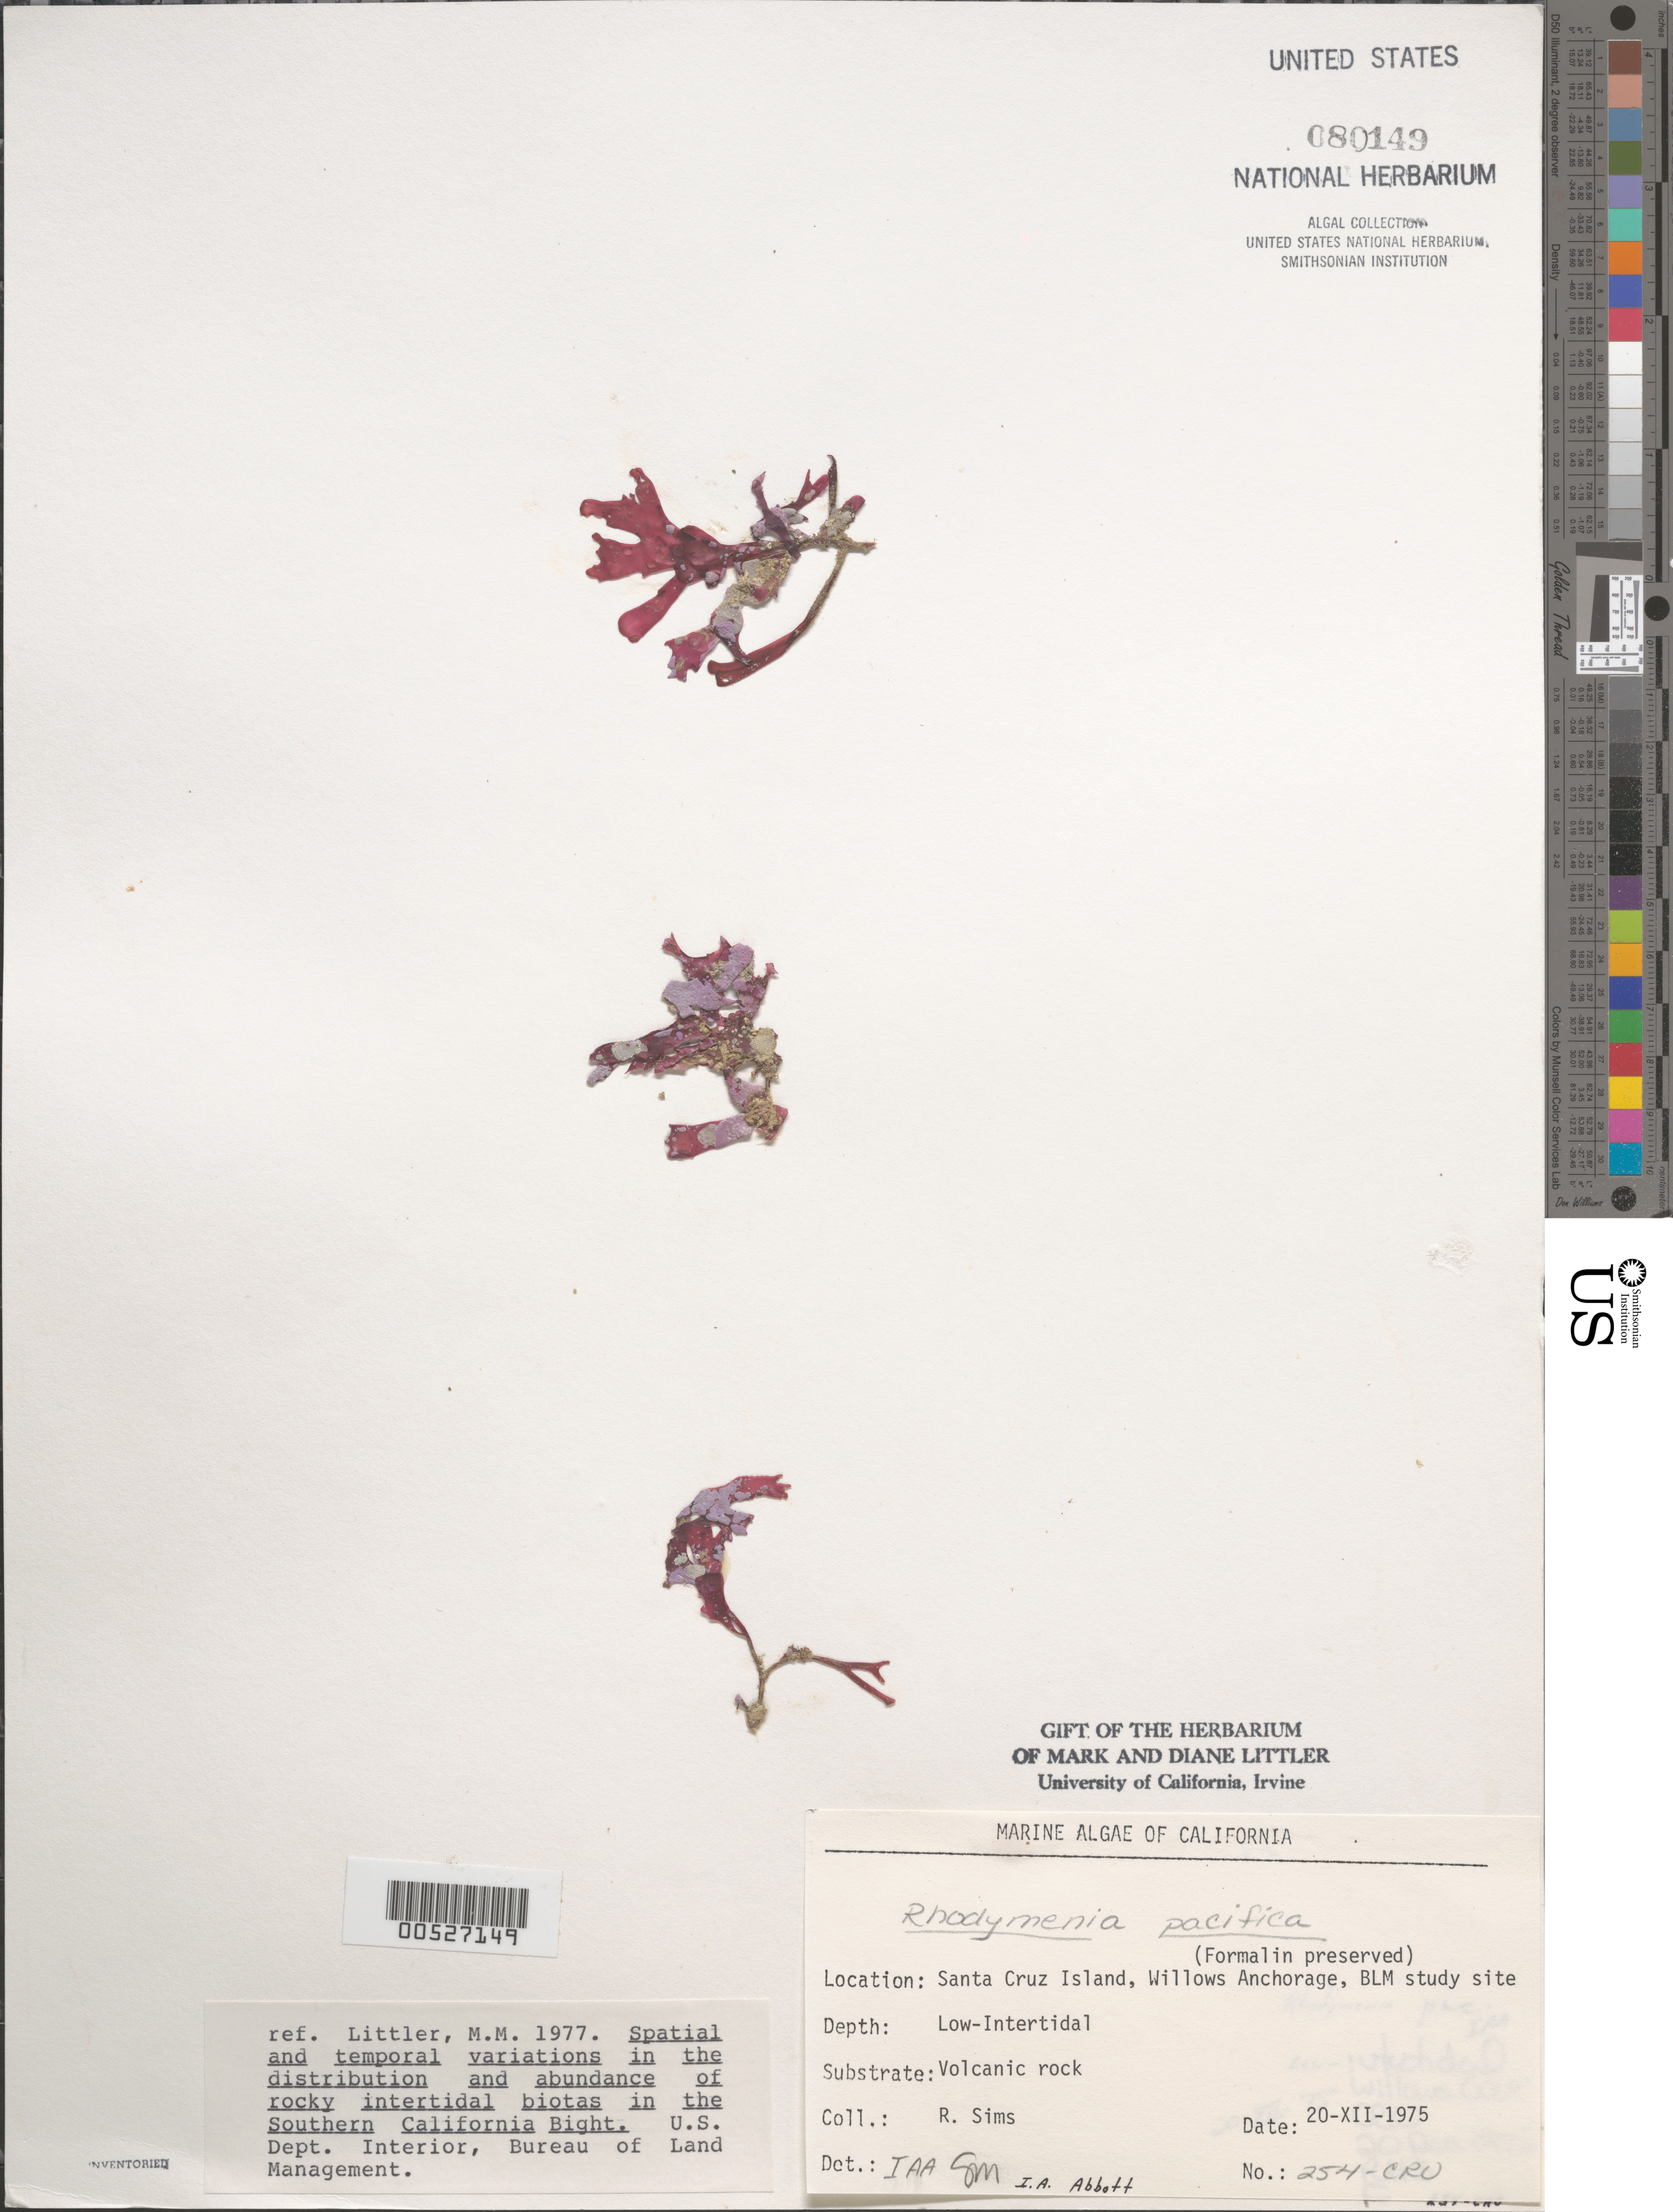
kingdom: Plantae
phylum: Rhodophyta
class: Florideophyceae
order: Rhodymeniales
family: Rhodymeniaceae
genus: Rhodymenia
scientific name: Rhodymenia pacifica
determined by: Abbott, I. A.; Murray, S. N.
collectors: R. H. Sims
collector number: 254-CRU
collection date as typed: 20 Dec 1975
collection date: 1975-12-20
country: United States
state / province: California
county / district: Santa Barbara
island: Santa Cruz Island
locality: Willows Anchorage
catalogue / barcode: US 80149